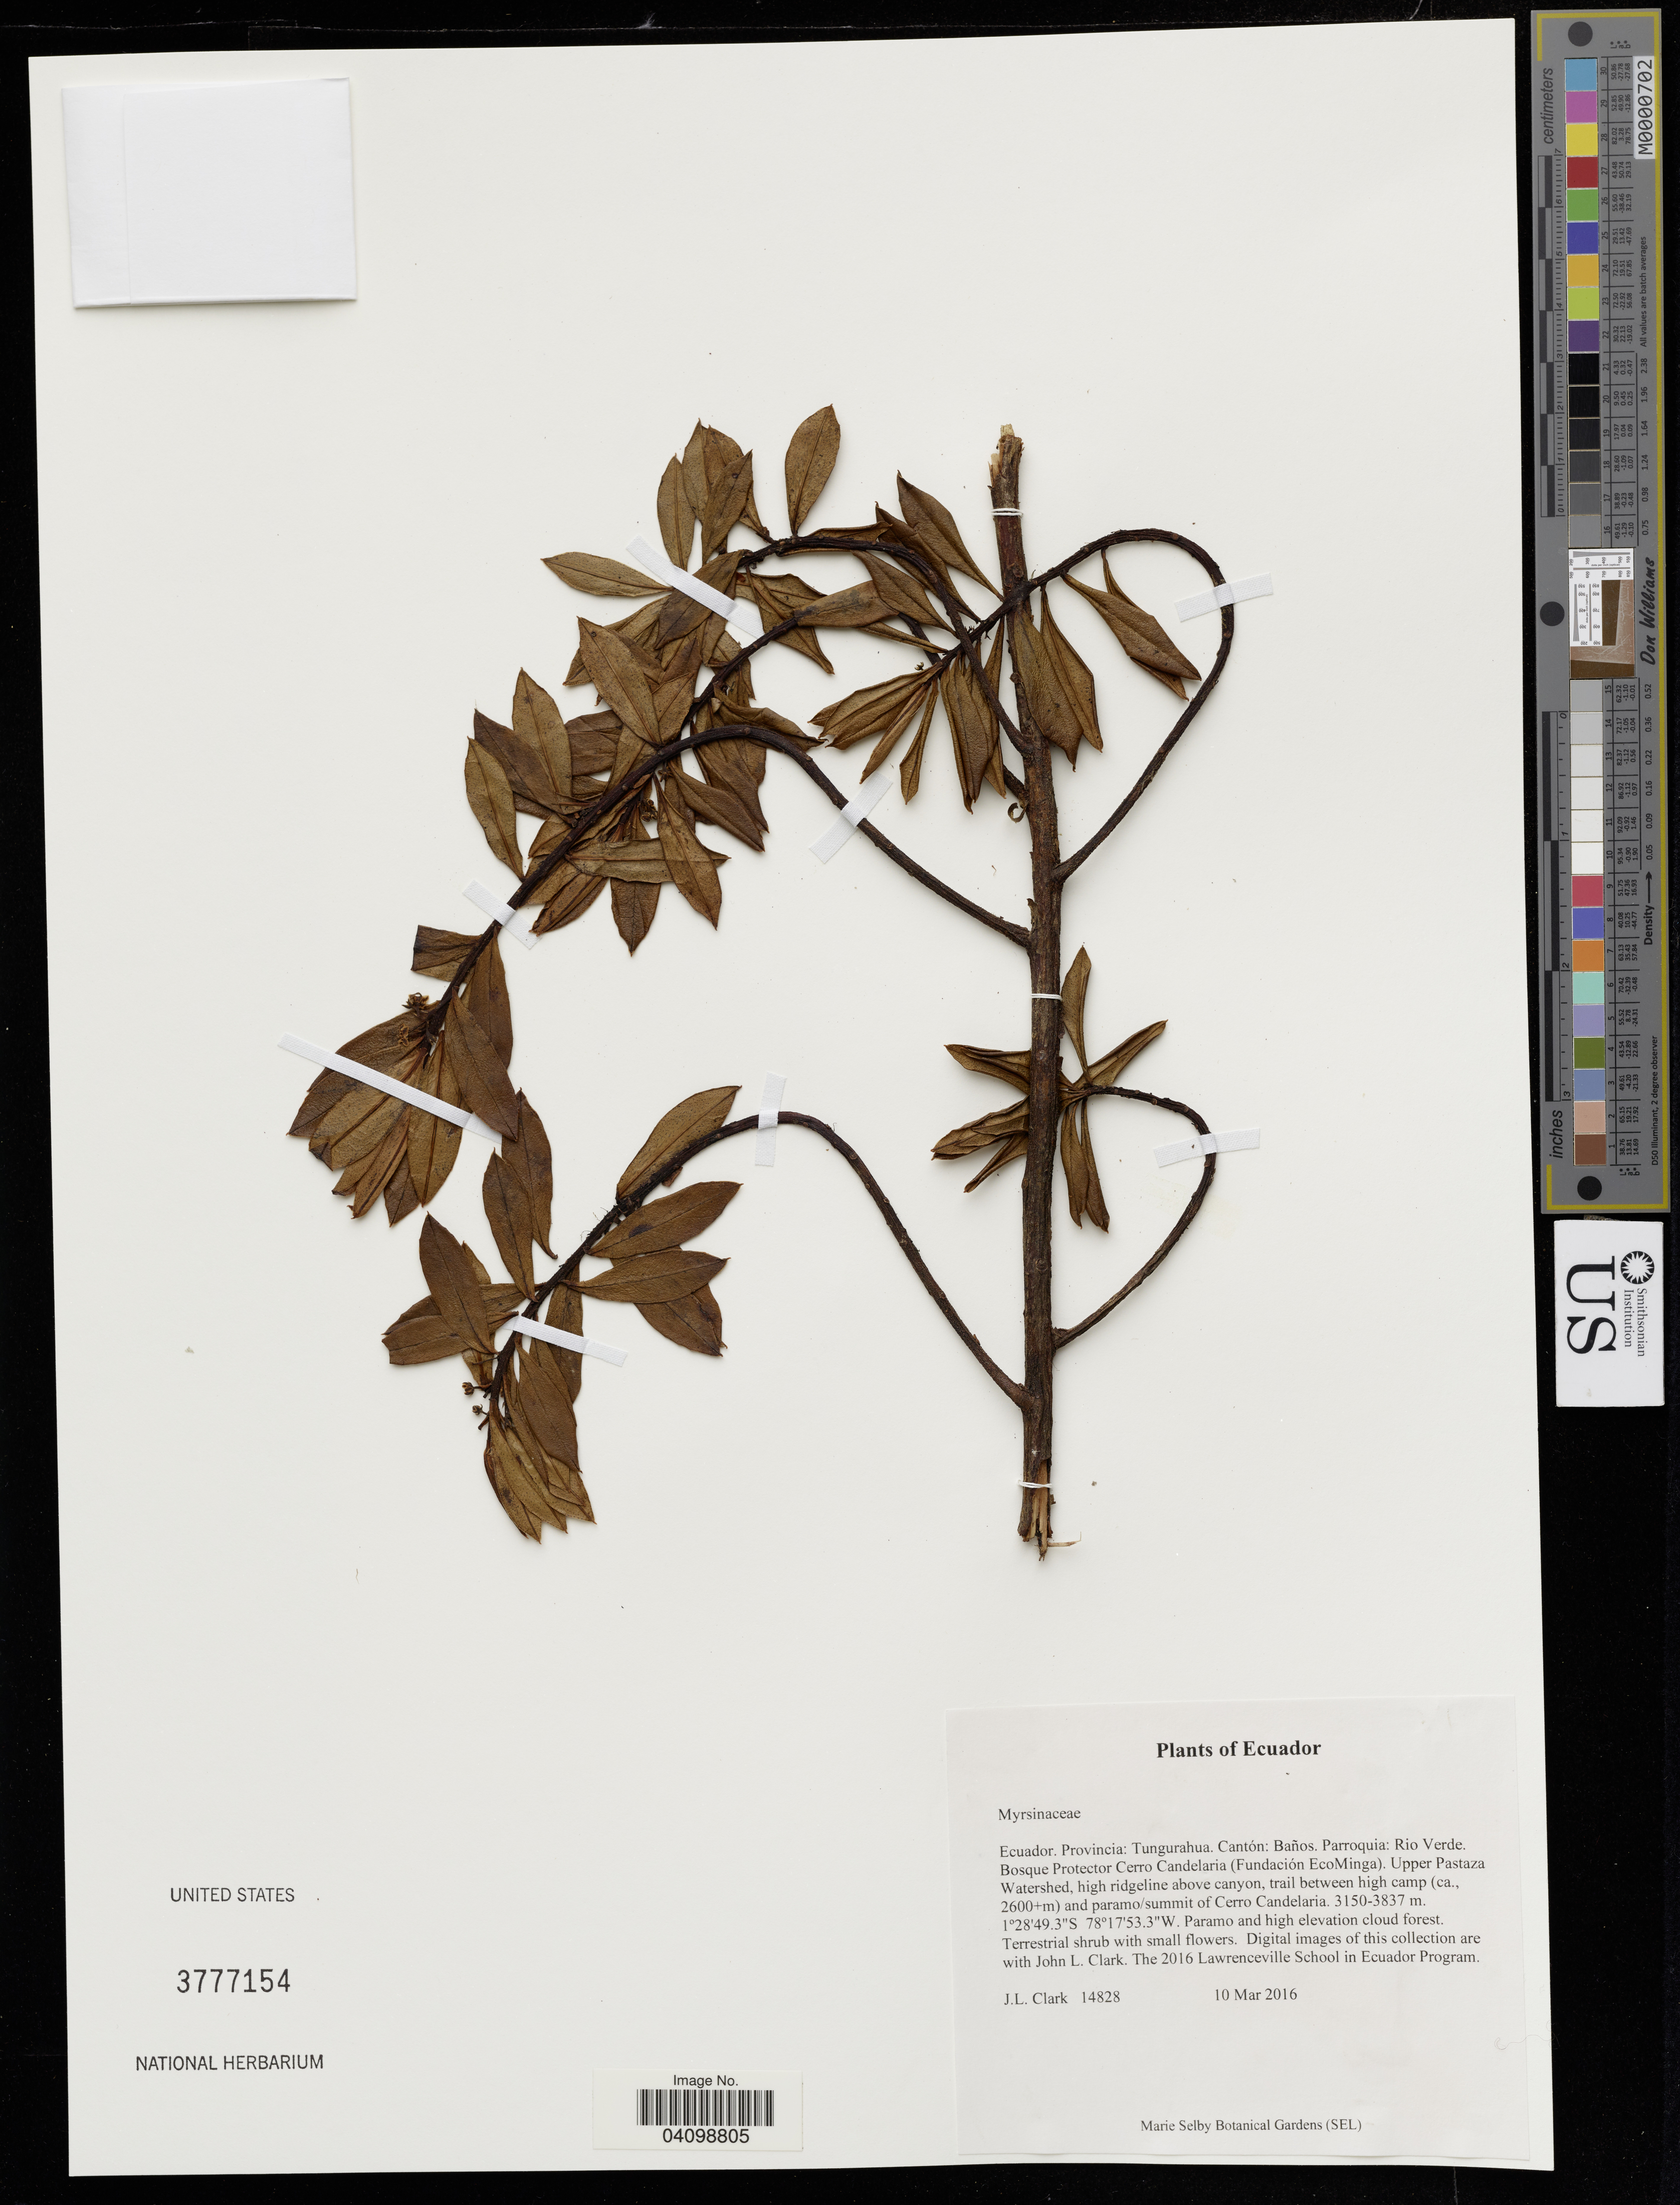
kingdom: Plantae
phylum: Tracheophyta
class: Magnoliopsida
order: Ericales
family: Primulaceae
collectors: J. Clark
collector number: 14828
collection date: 2016-03-10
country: Ecuador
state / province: Tungurahua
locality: Cantón: Baños. Parroquia: Rio Verde; Bosque Protector Cerro Candelaria (Fundación EcoMinga).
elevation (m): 3150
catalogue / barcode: US 3777154